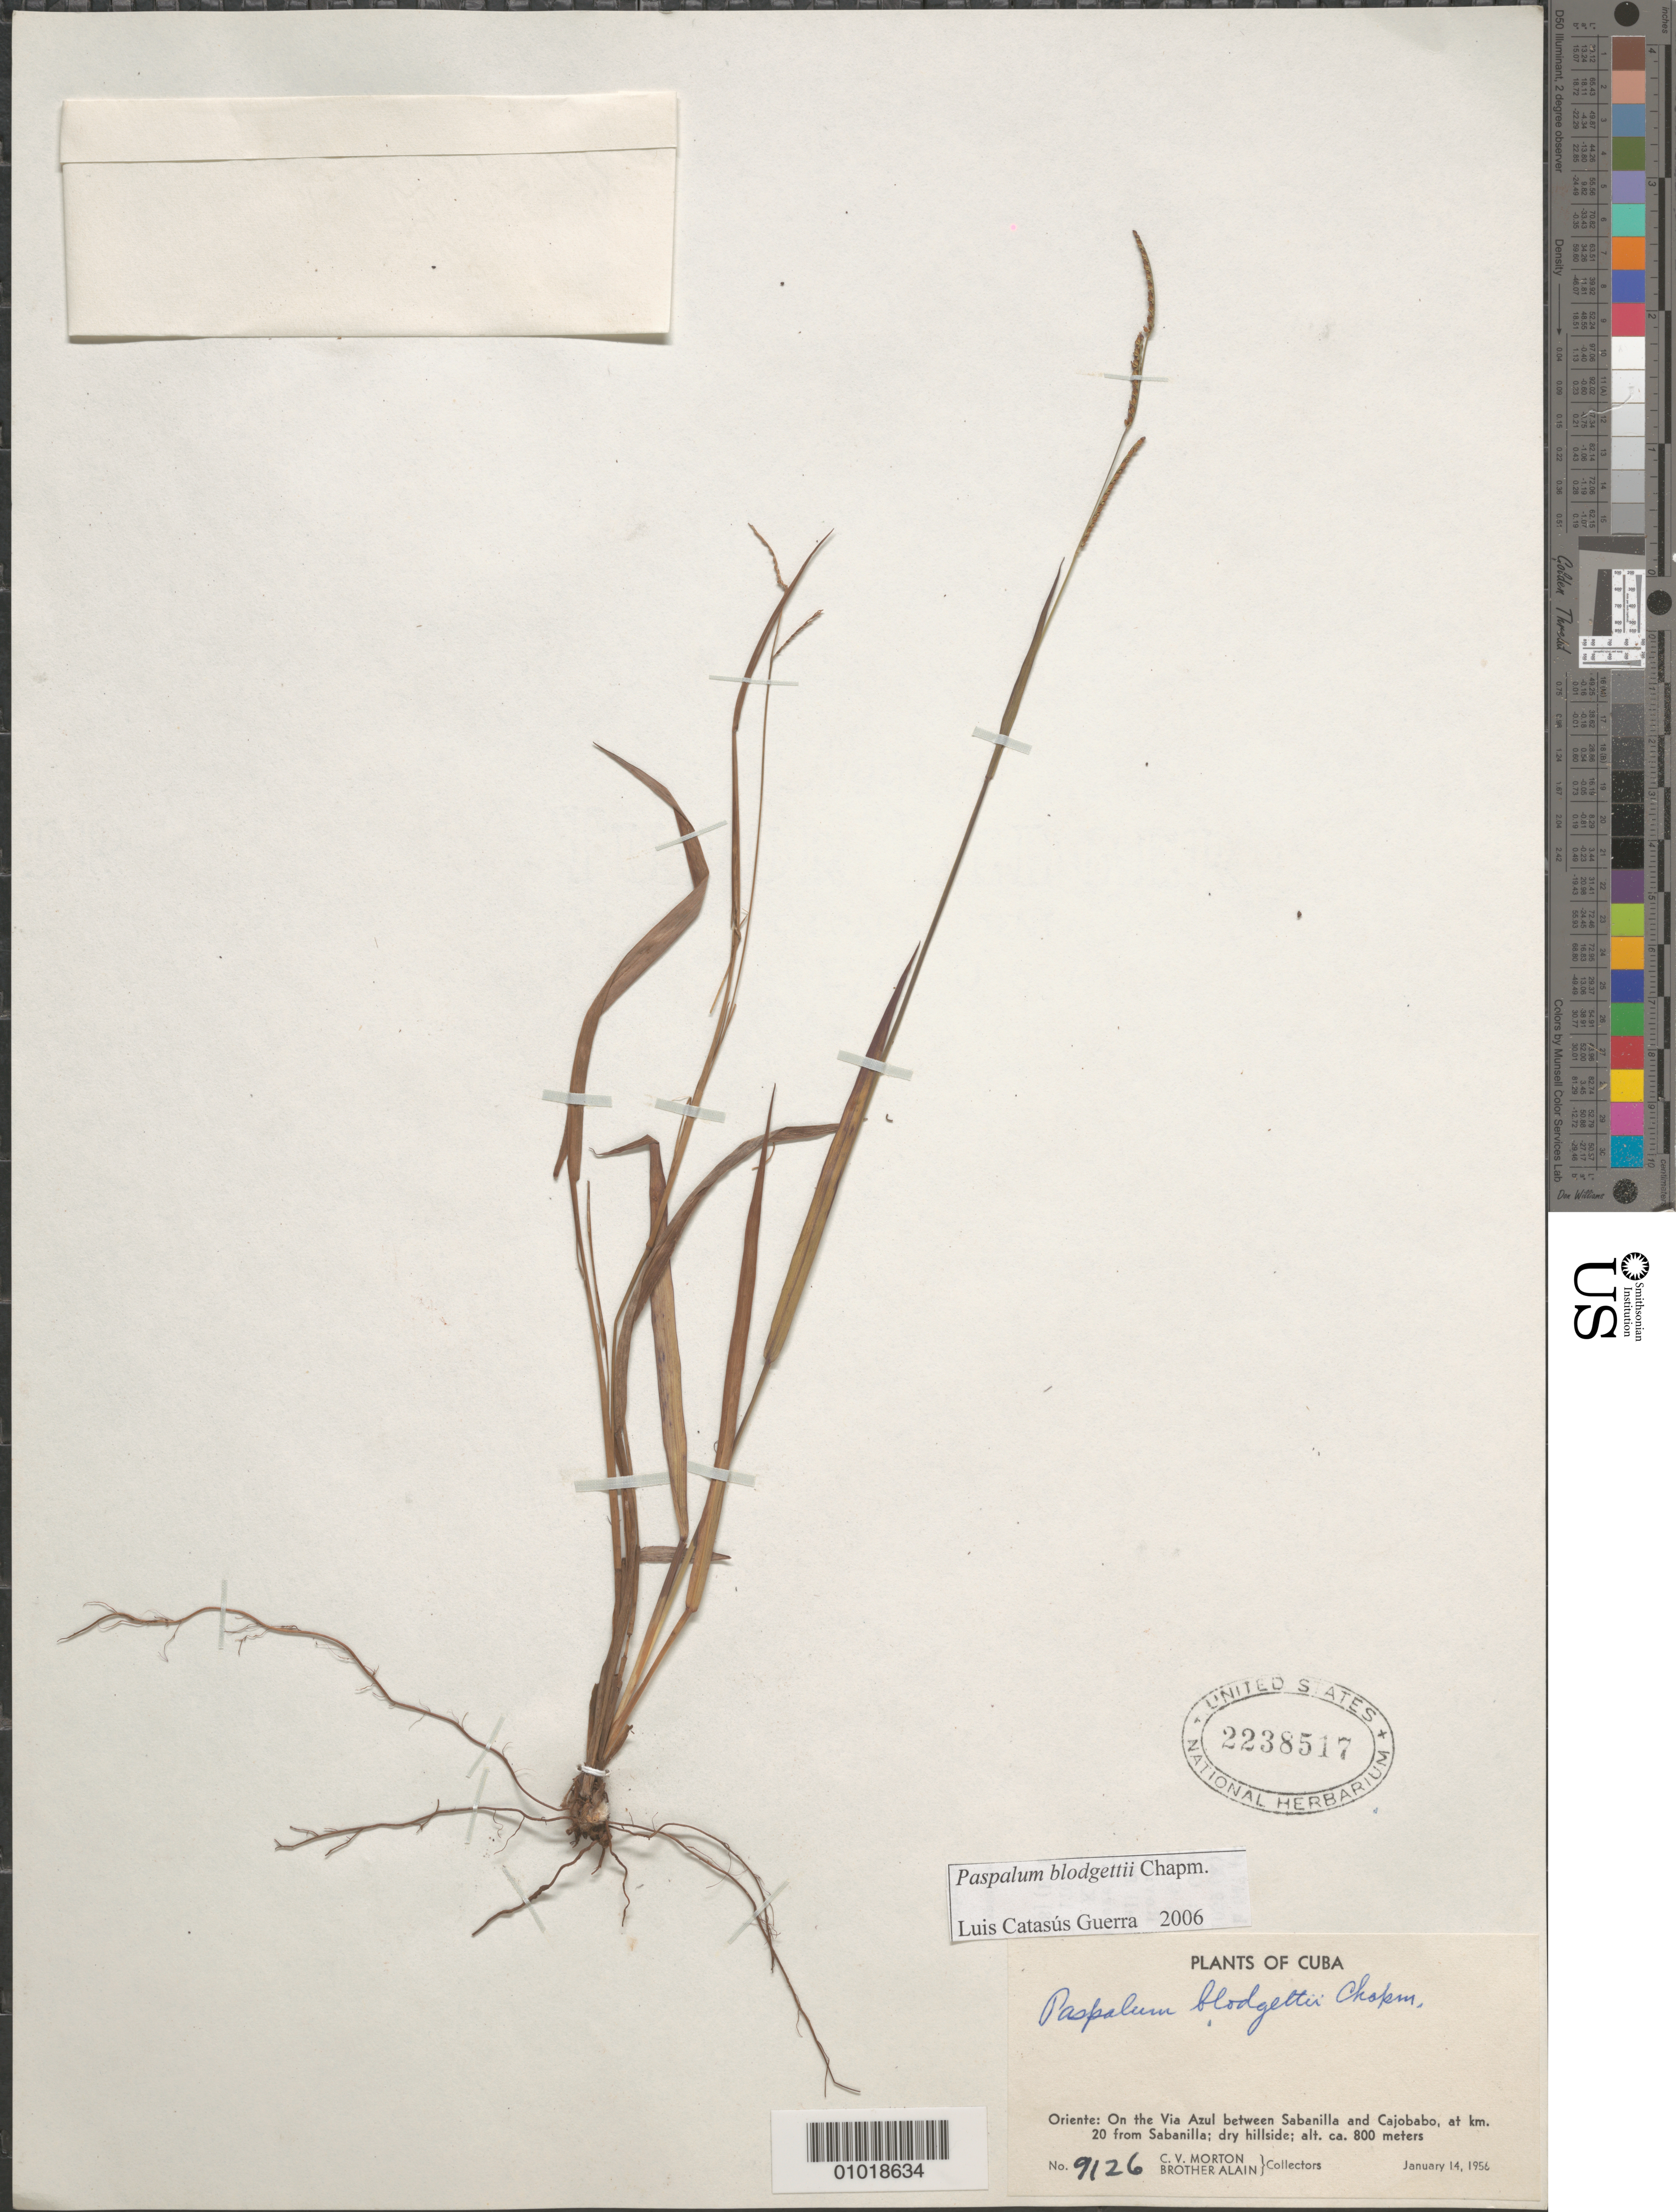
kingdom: Plantae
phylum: Tracheophyta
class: Liliopsida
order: Poales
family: Poaceae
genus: Paspalum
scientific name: Paspalum blodgettii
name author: Chapm.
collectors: C. V. Morton & A. H. Liogier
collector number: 9126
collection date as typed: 14 Jan 1956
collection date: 1956-01-14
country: Cuba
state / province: Oriente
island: Cuba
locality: On the Via Azul between Sabanilla and Cajobabo, at km 20 from Sanilla, dry hillside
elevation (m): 800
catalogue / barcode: US 2238517